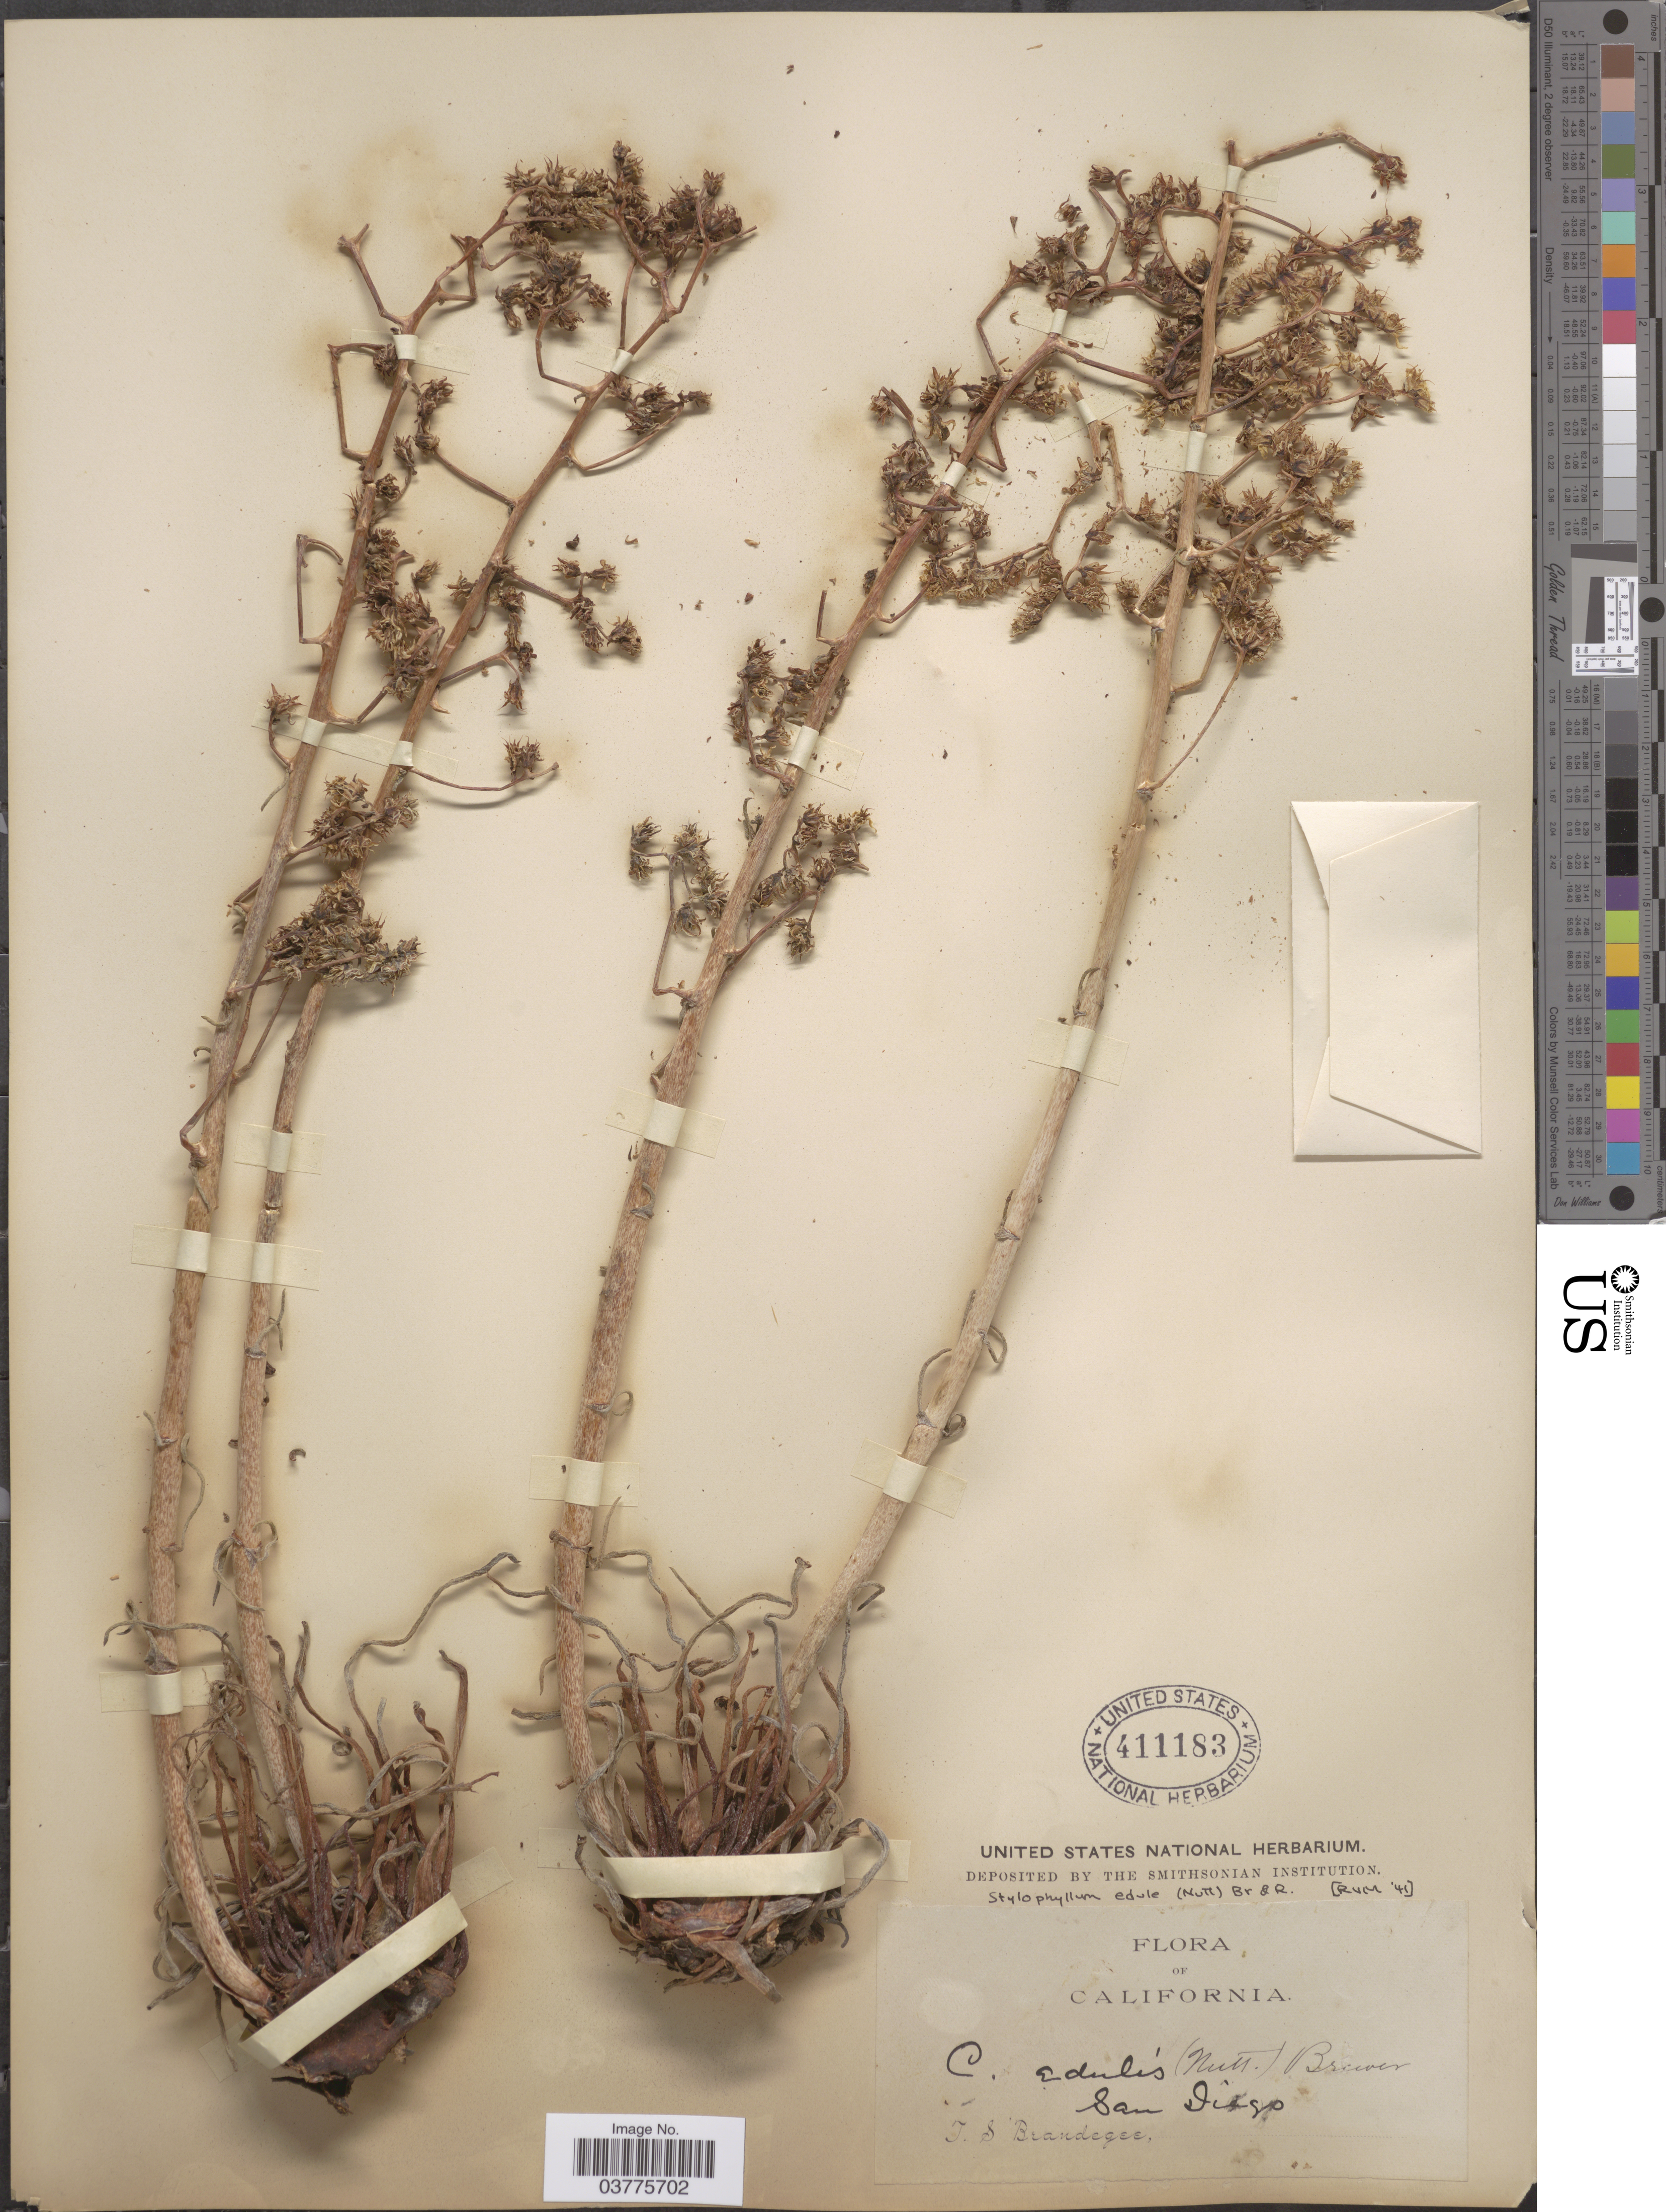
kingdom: Plantae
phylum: Tracheophyta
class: Magnoliopsida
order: Saxifragales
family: Crassulaceae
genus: Dudleya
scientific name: Dudleya edulis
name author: (Nutt.) Moran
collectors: T. S. Brandegee (herbarium)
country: United States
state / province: California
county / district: San Diego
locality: San Diego.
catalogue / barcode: US 411183